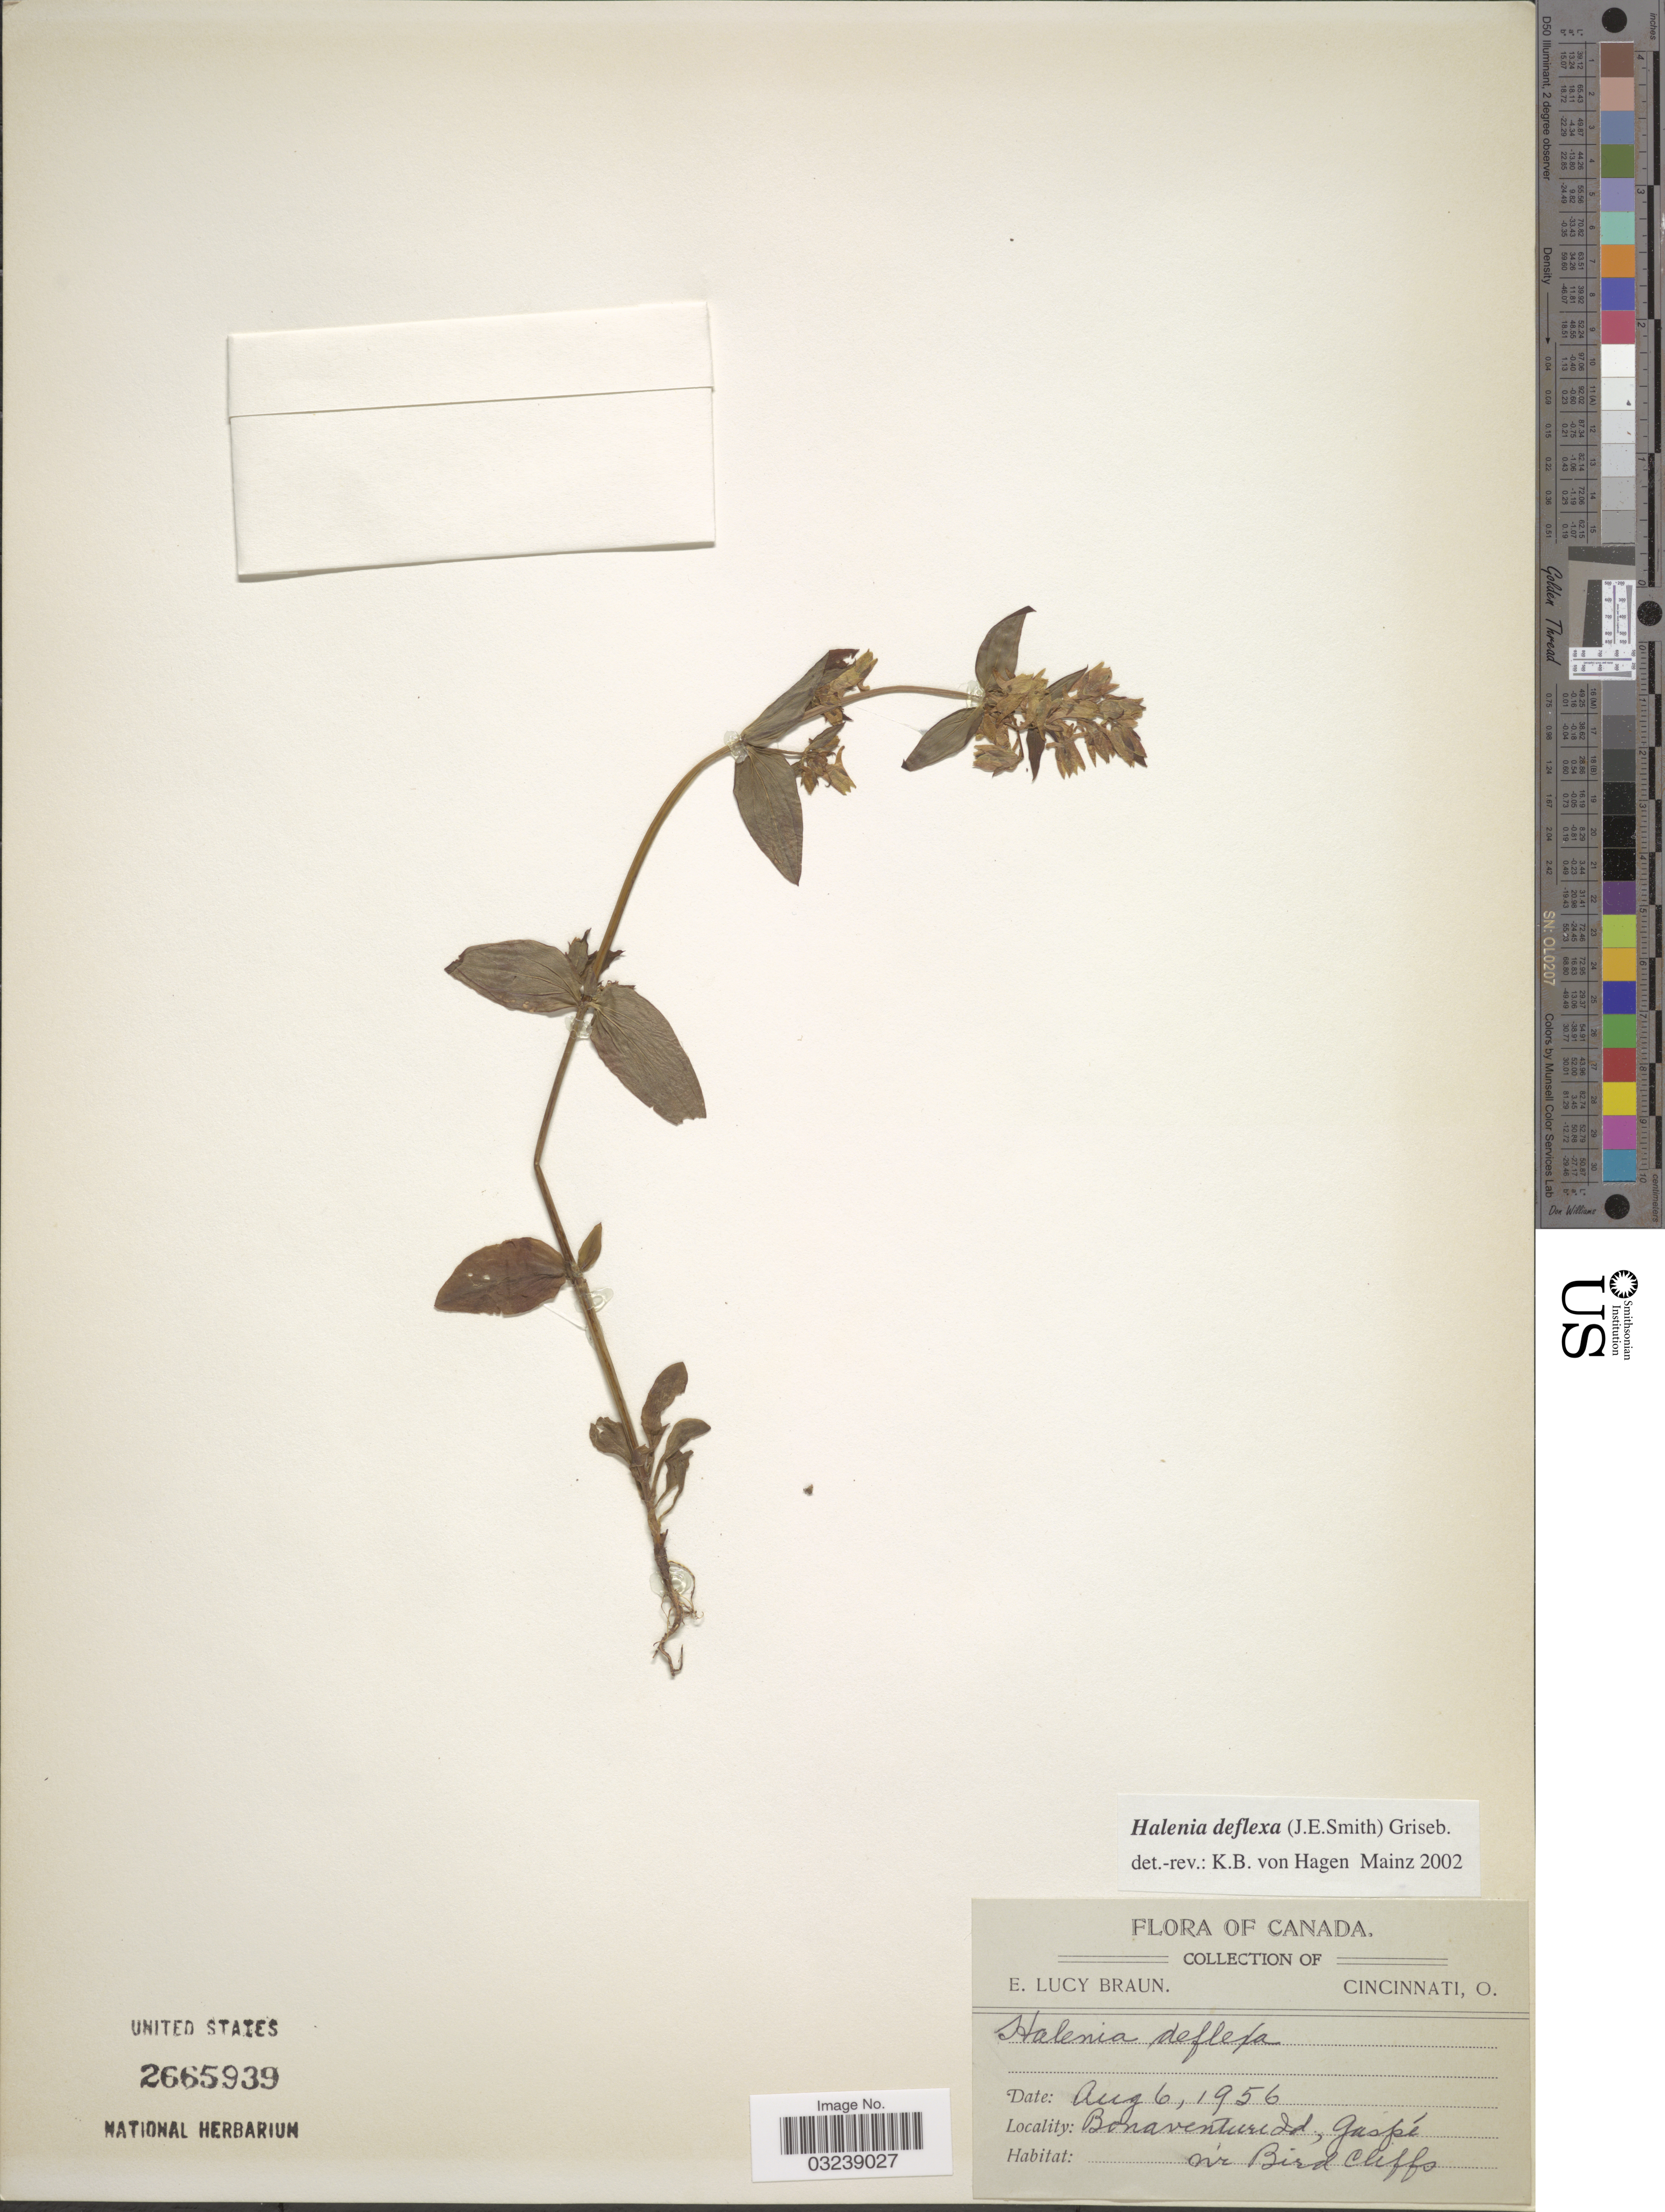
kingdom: Plantae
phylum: Tracheophyta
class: Magnoliopsida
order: Gentianales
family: Gentianaceae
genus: Halenia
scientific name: Halenia deflexa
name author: (Sm.) Griseb.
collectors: E. Braun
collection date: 1956-08-06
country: Canada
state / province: Quebec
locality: Bonaventure Id., Gaspé n'r Bird Cliffs.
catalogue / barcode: US 2665939